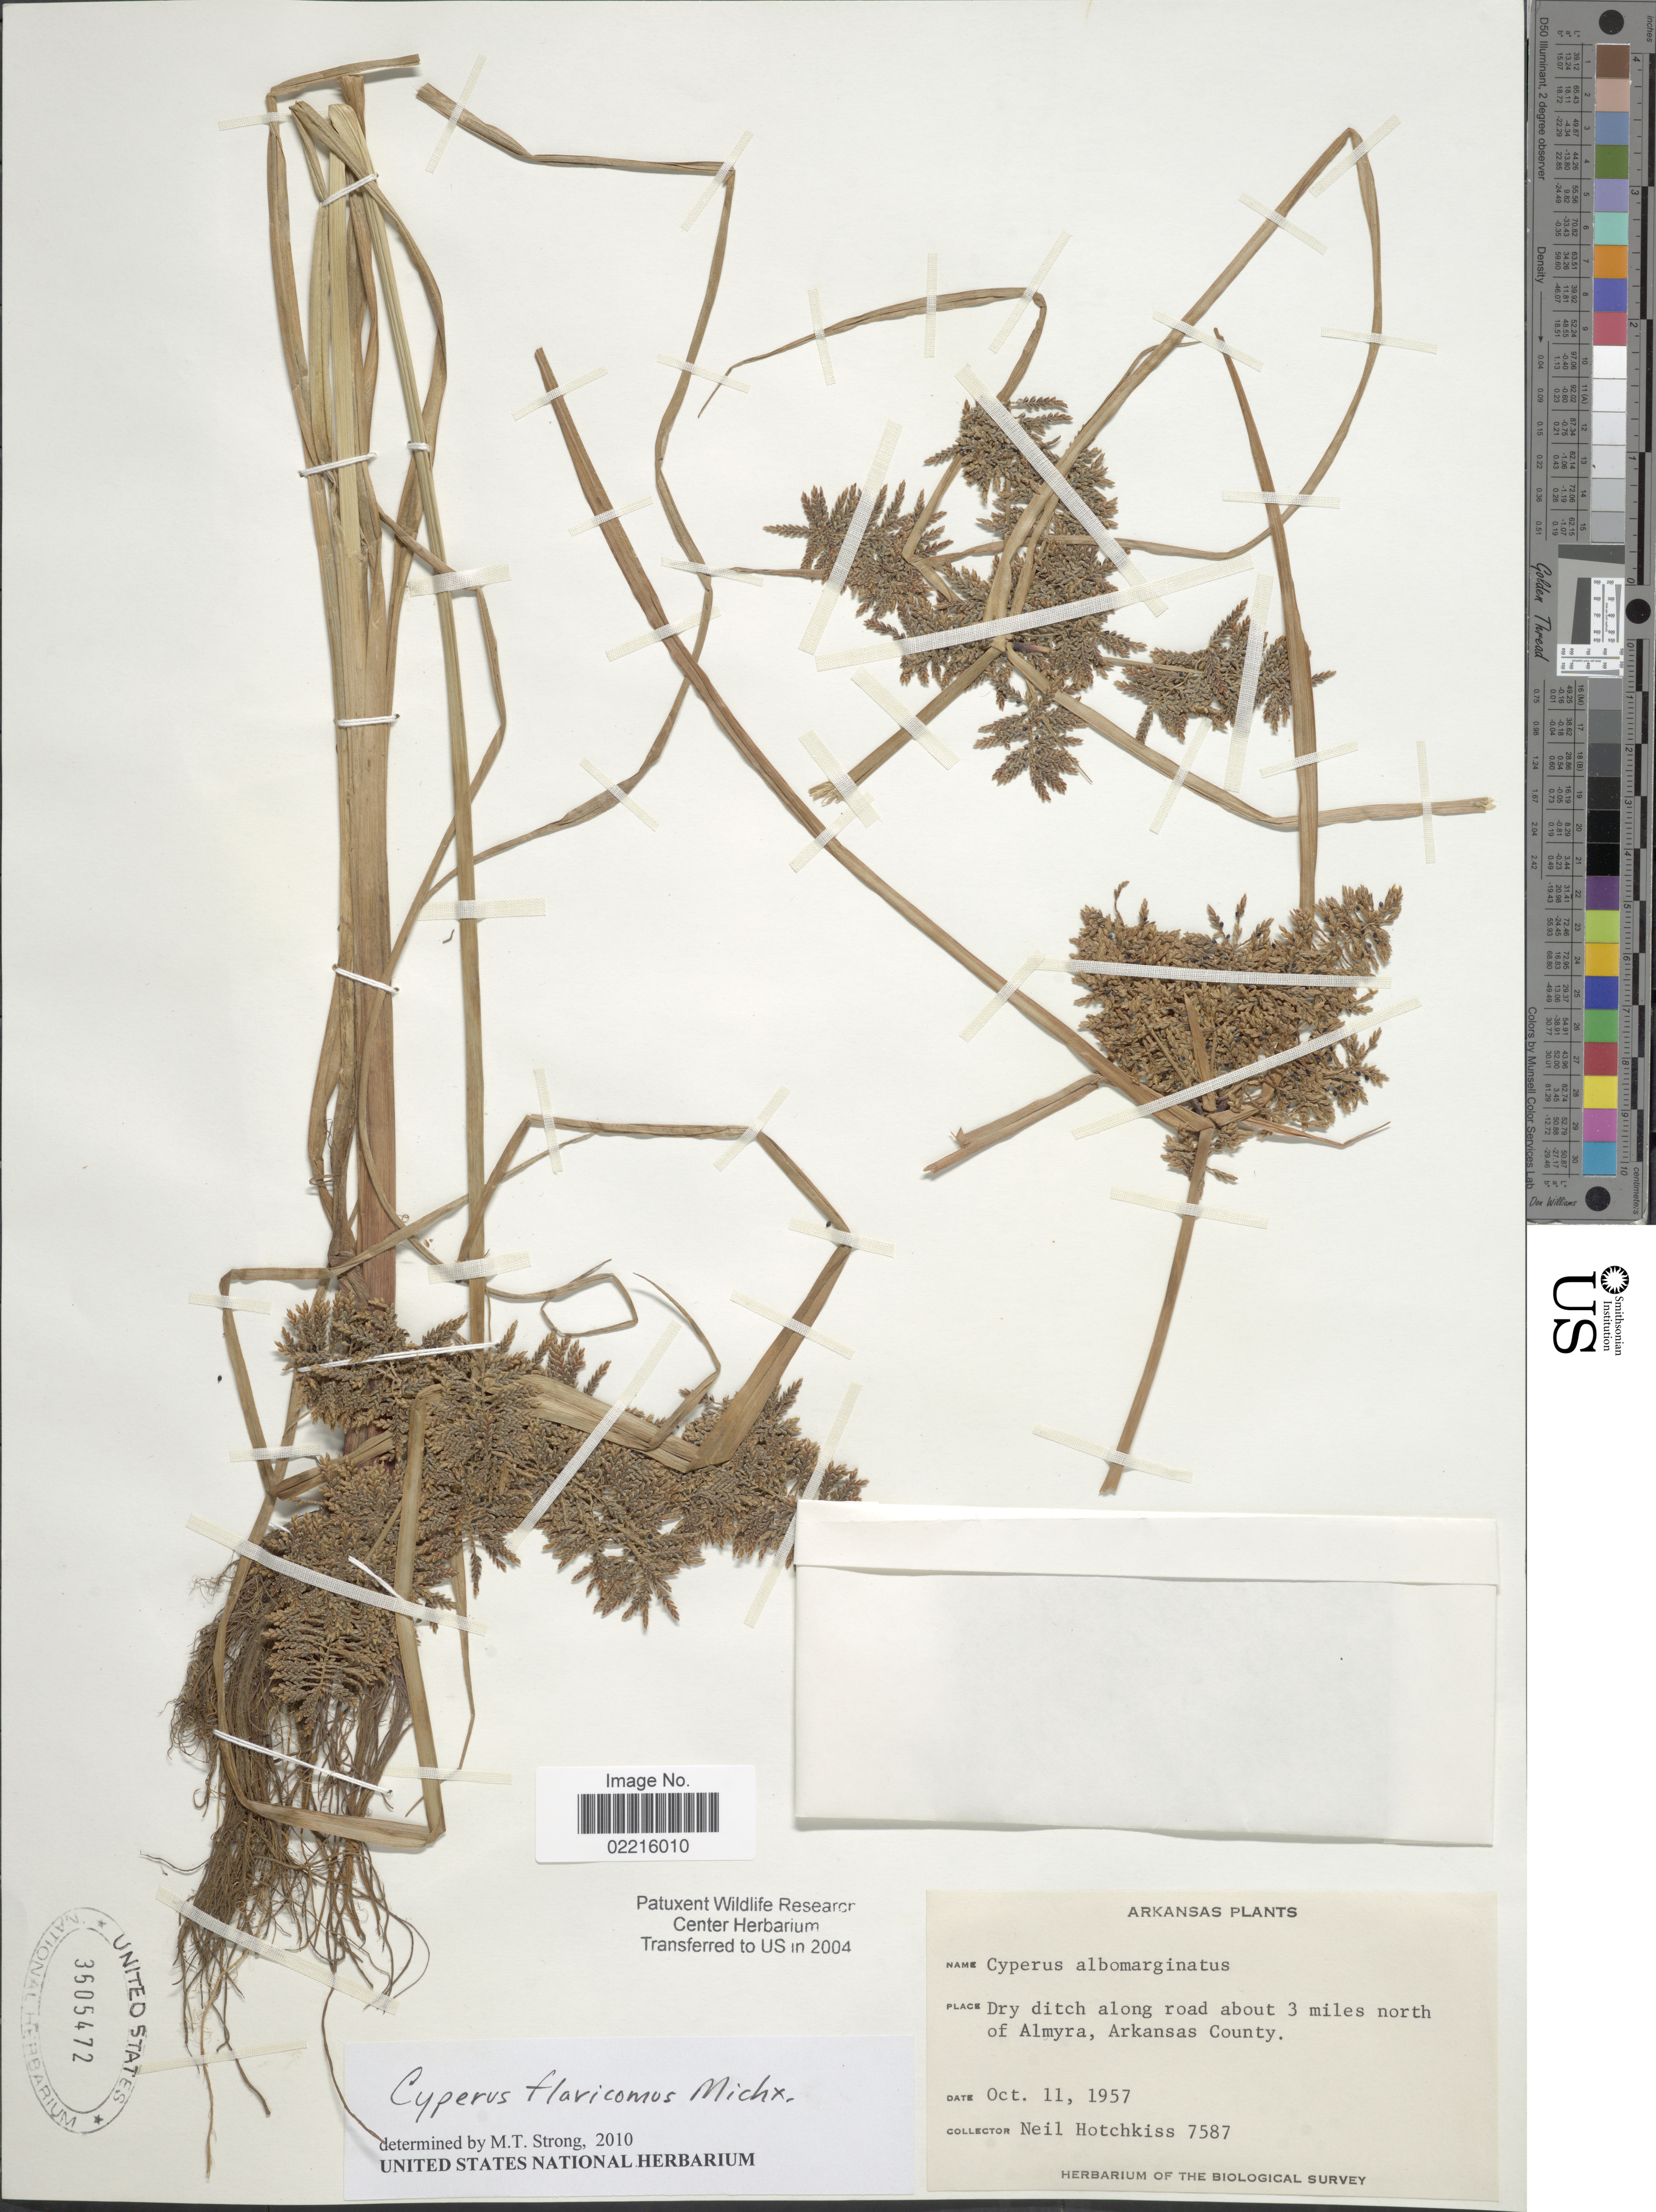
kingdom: Plantae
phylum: Tracheophyta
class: Liliopsida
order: Poales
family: Cyperaceae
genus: Cyperus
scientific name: Cyperus flavicomus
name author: Michx.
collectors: N. Hotchkiss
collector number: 7587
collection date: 1957-10-11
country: United States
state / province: Arkansas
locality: Dry ditch along road about 3 miles north of Almyra, Arkansas County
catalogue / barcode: US 3605472